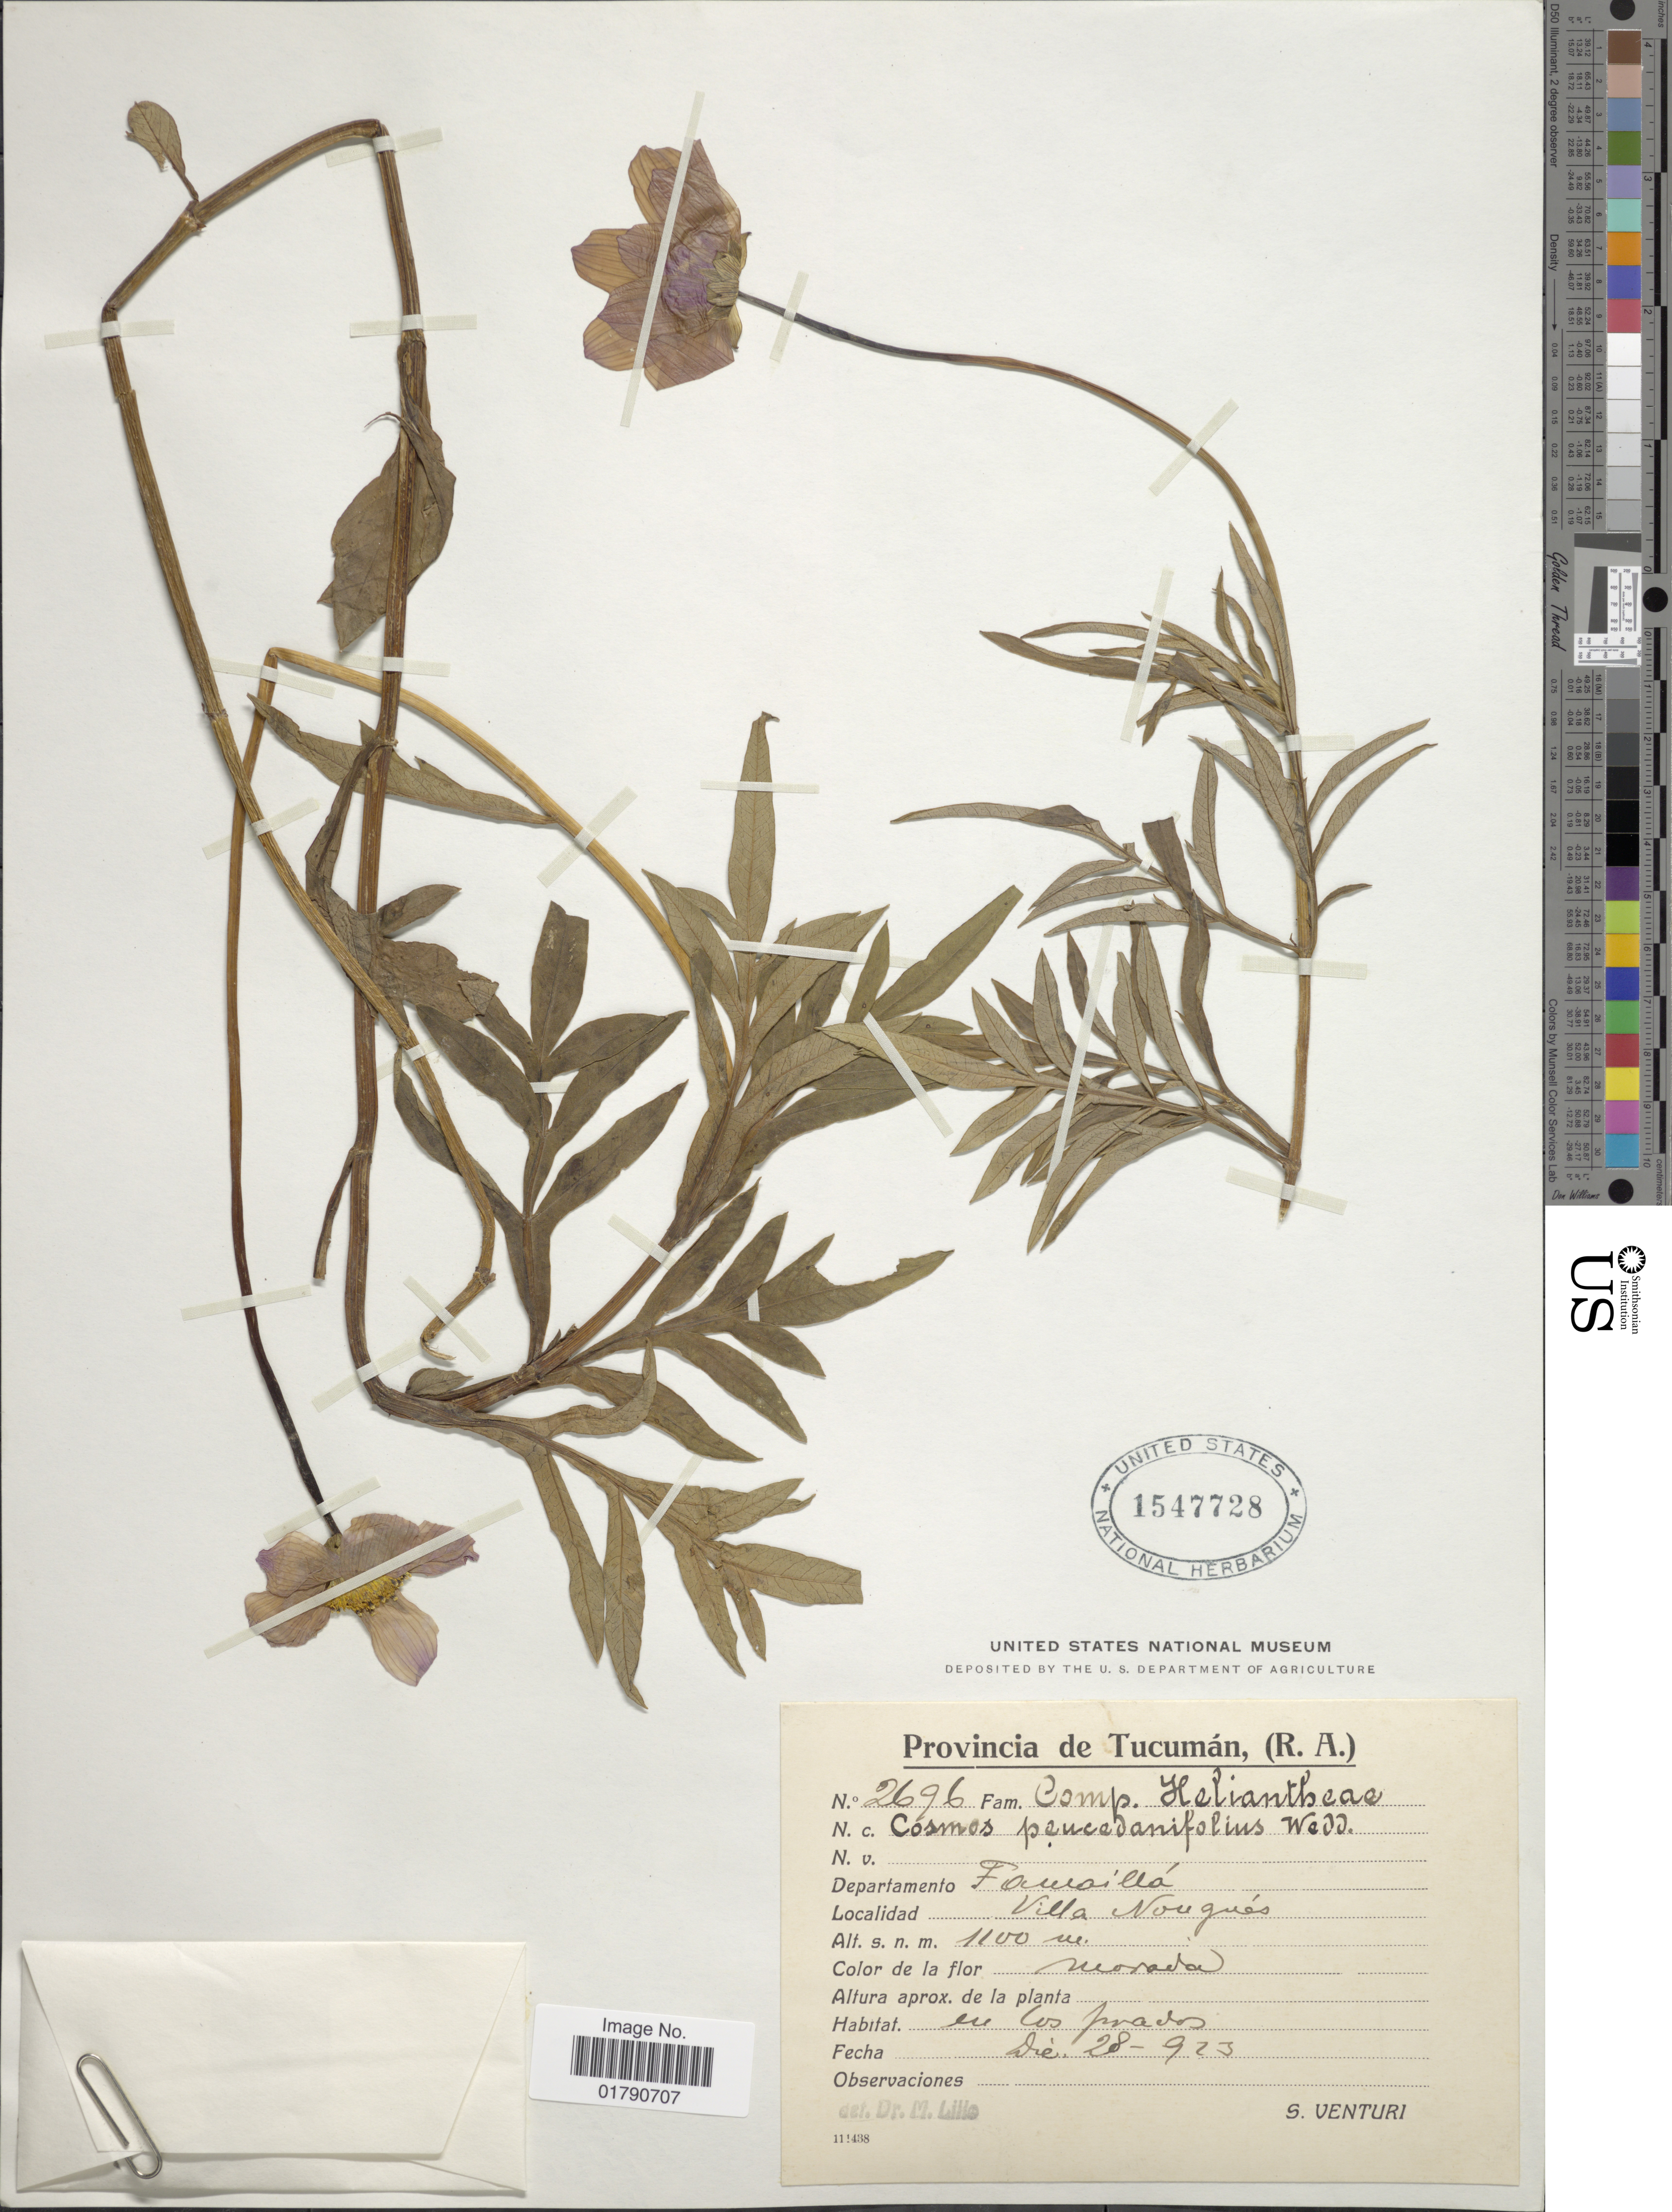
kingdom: Plantae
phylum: Tracheophyta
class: Magnoliopsida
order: Asterales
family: Asteraceae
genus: Cosmos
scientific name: Cosmos peucedanifolius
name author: Wedd.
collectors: S. Venturi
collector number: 2696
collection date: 1923-12-28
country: Argentina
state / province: Tucuman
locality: Departamento Famailla, Villa Nougues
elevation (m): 1100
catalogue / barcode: US 1547728